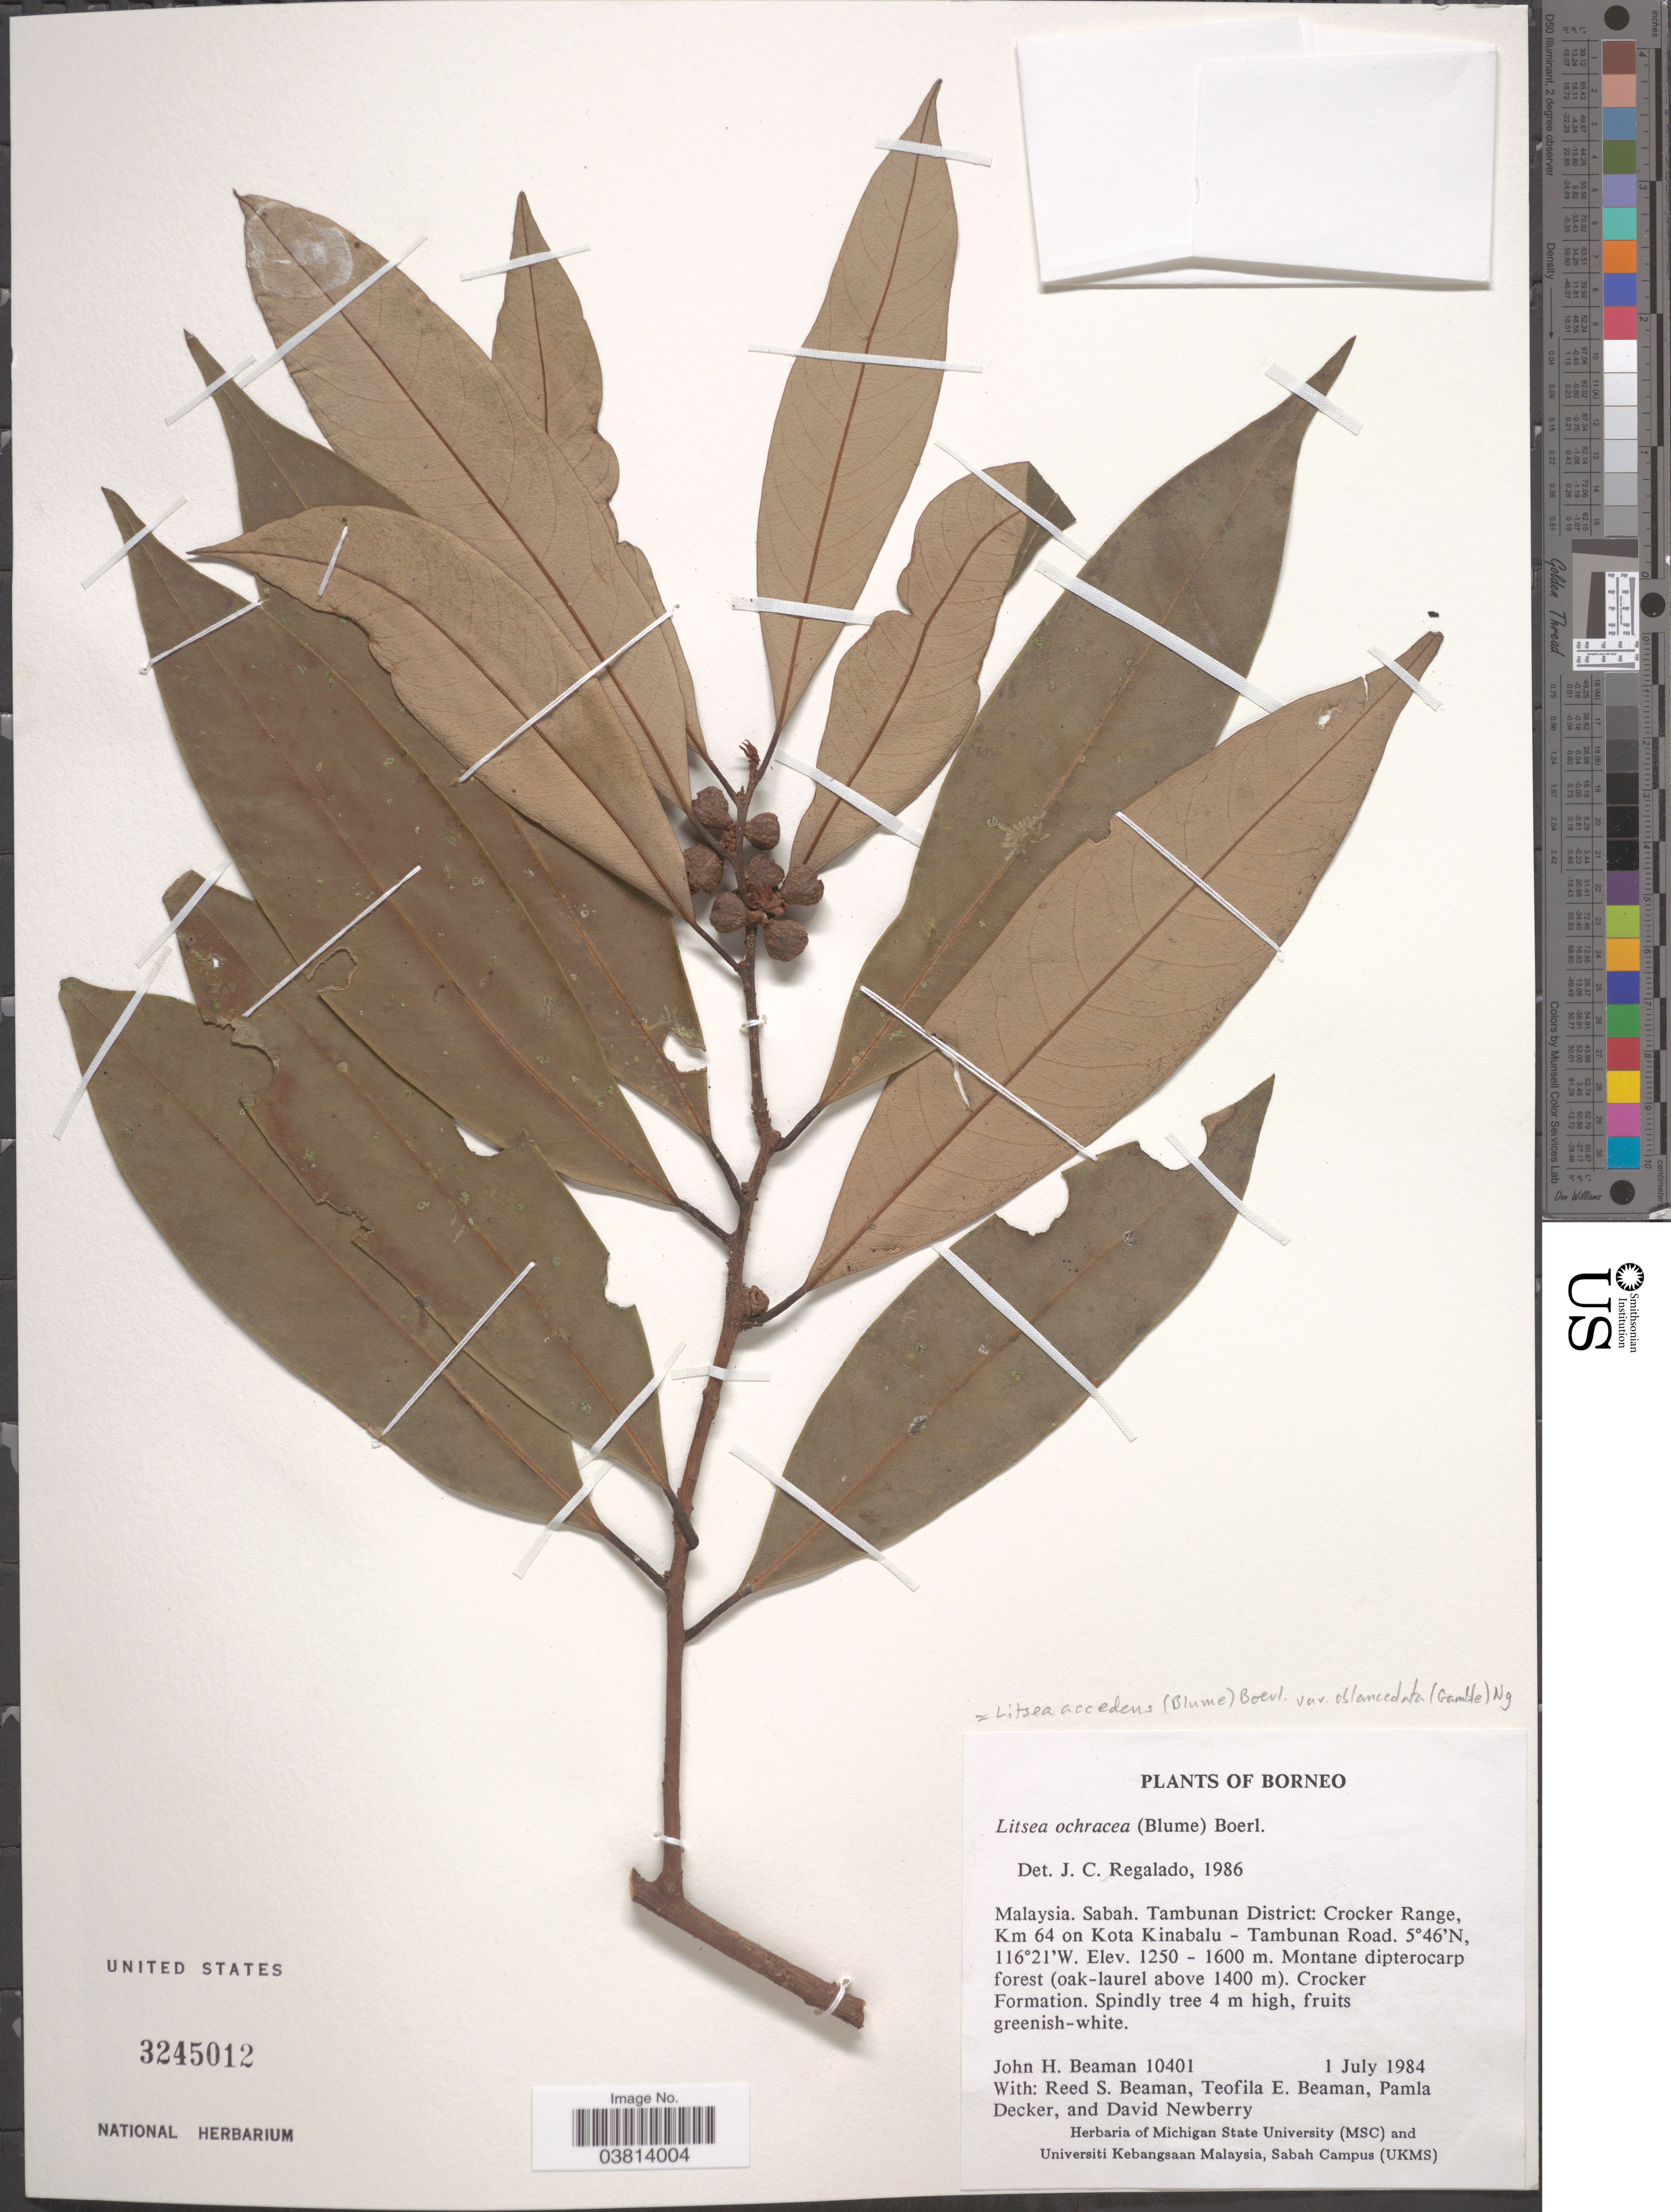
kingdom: Plantae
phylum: Tracheophyta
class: Magnoliopsida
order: Laurales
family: Lauraceae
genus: Litsea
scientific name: Litsea accedens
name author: (Blume) Boerl.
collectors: J. H. Beaman, R. S. Beaman, T. E. Beaman, P. Decker & K. Medley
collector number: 10401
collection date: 1984-07-01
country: Malaysia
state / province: Sabah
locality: Borneo. Tambunan District: Crocker Range, Km 64 on Kota Kinabalu - Tambunan Road.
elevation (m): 1250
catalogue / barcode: US 3245012